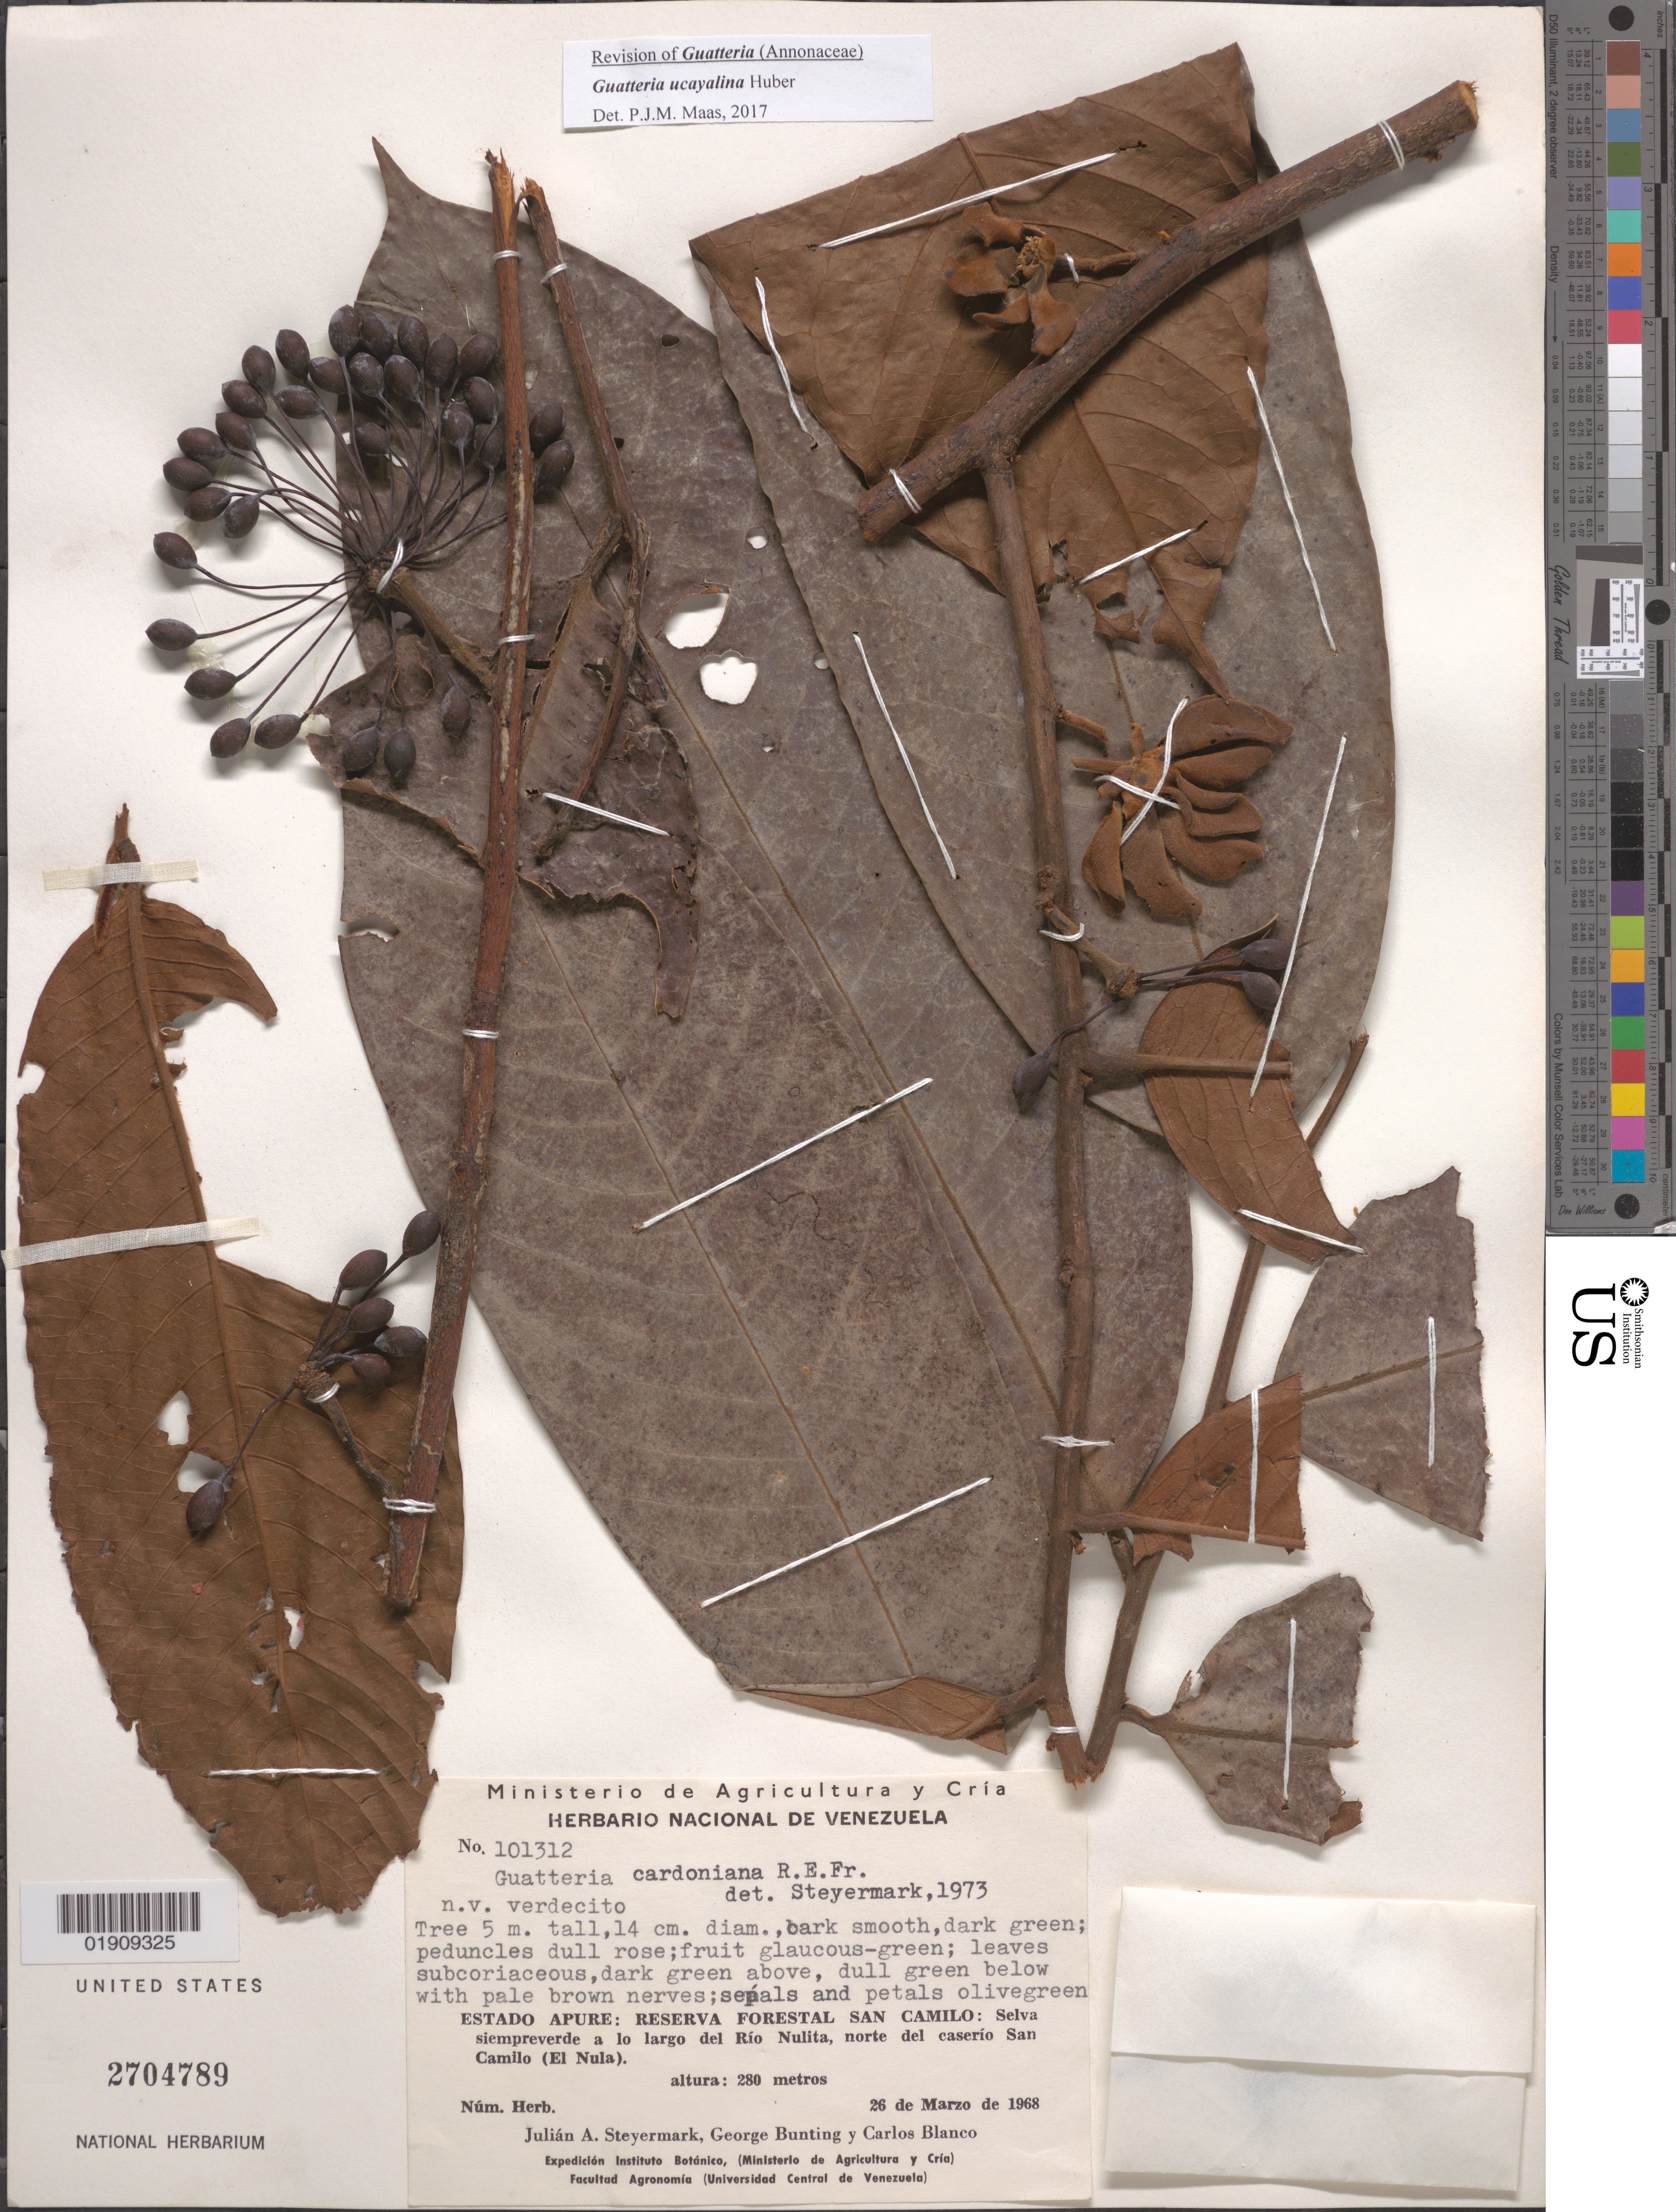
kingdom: Plantae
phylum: Tracheophyta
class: Magnoliopsida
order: Magnoliales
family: Annonaceae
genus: Guatteria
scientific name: Guatteria ucayalina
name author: Huber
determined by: Maas, P. J.; Maas van de Kamer, H.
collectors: J. Steyermark, G. S. Bunting & C. A. Blanco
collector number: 101312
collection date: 1968-03-26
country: Venezuela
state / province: Apure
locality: Reserva Forestal San Camilo: Selva siempreverde a lo largo del Rio Nulita, norte del caserio San Camilo (El Nula).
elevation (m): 280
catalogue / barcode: US 2704789